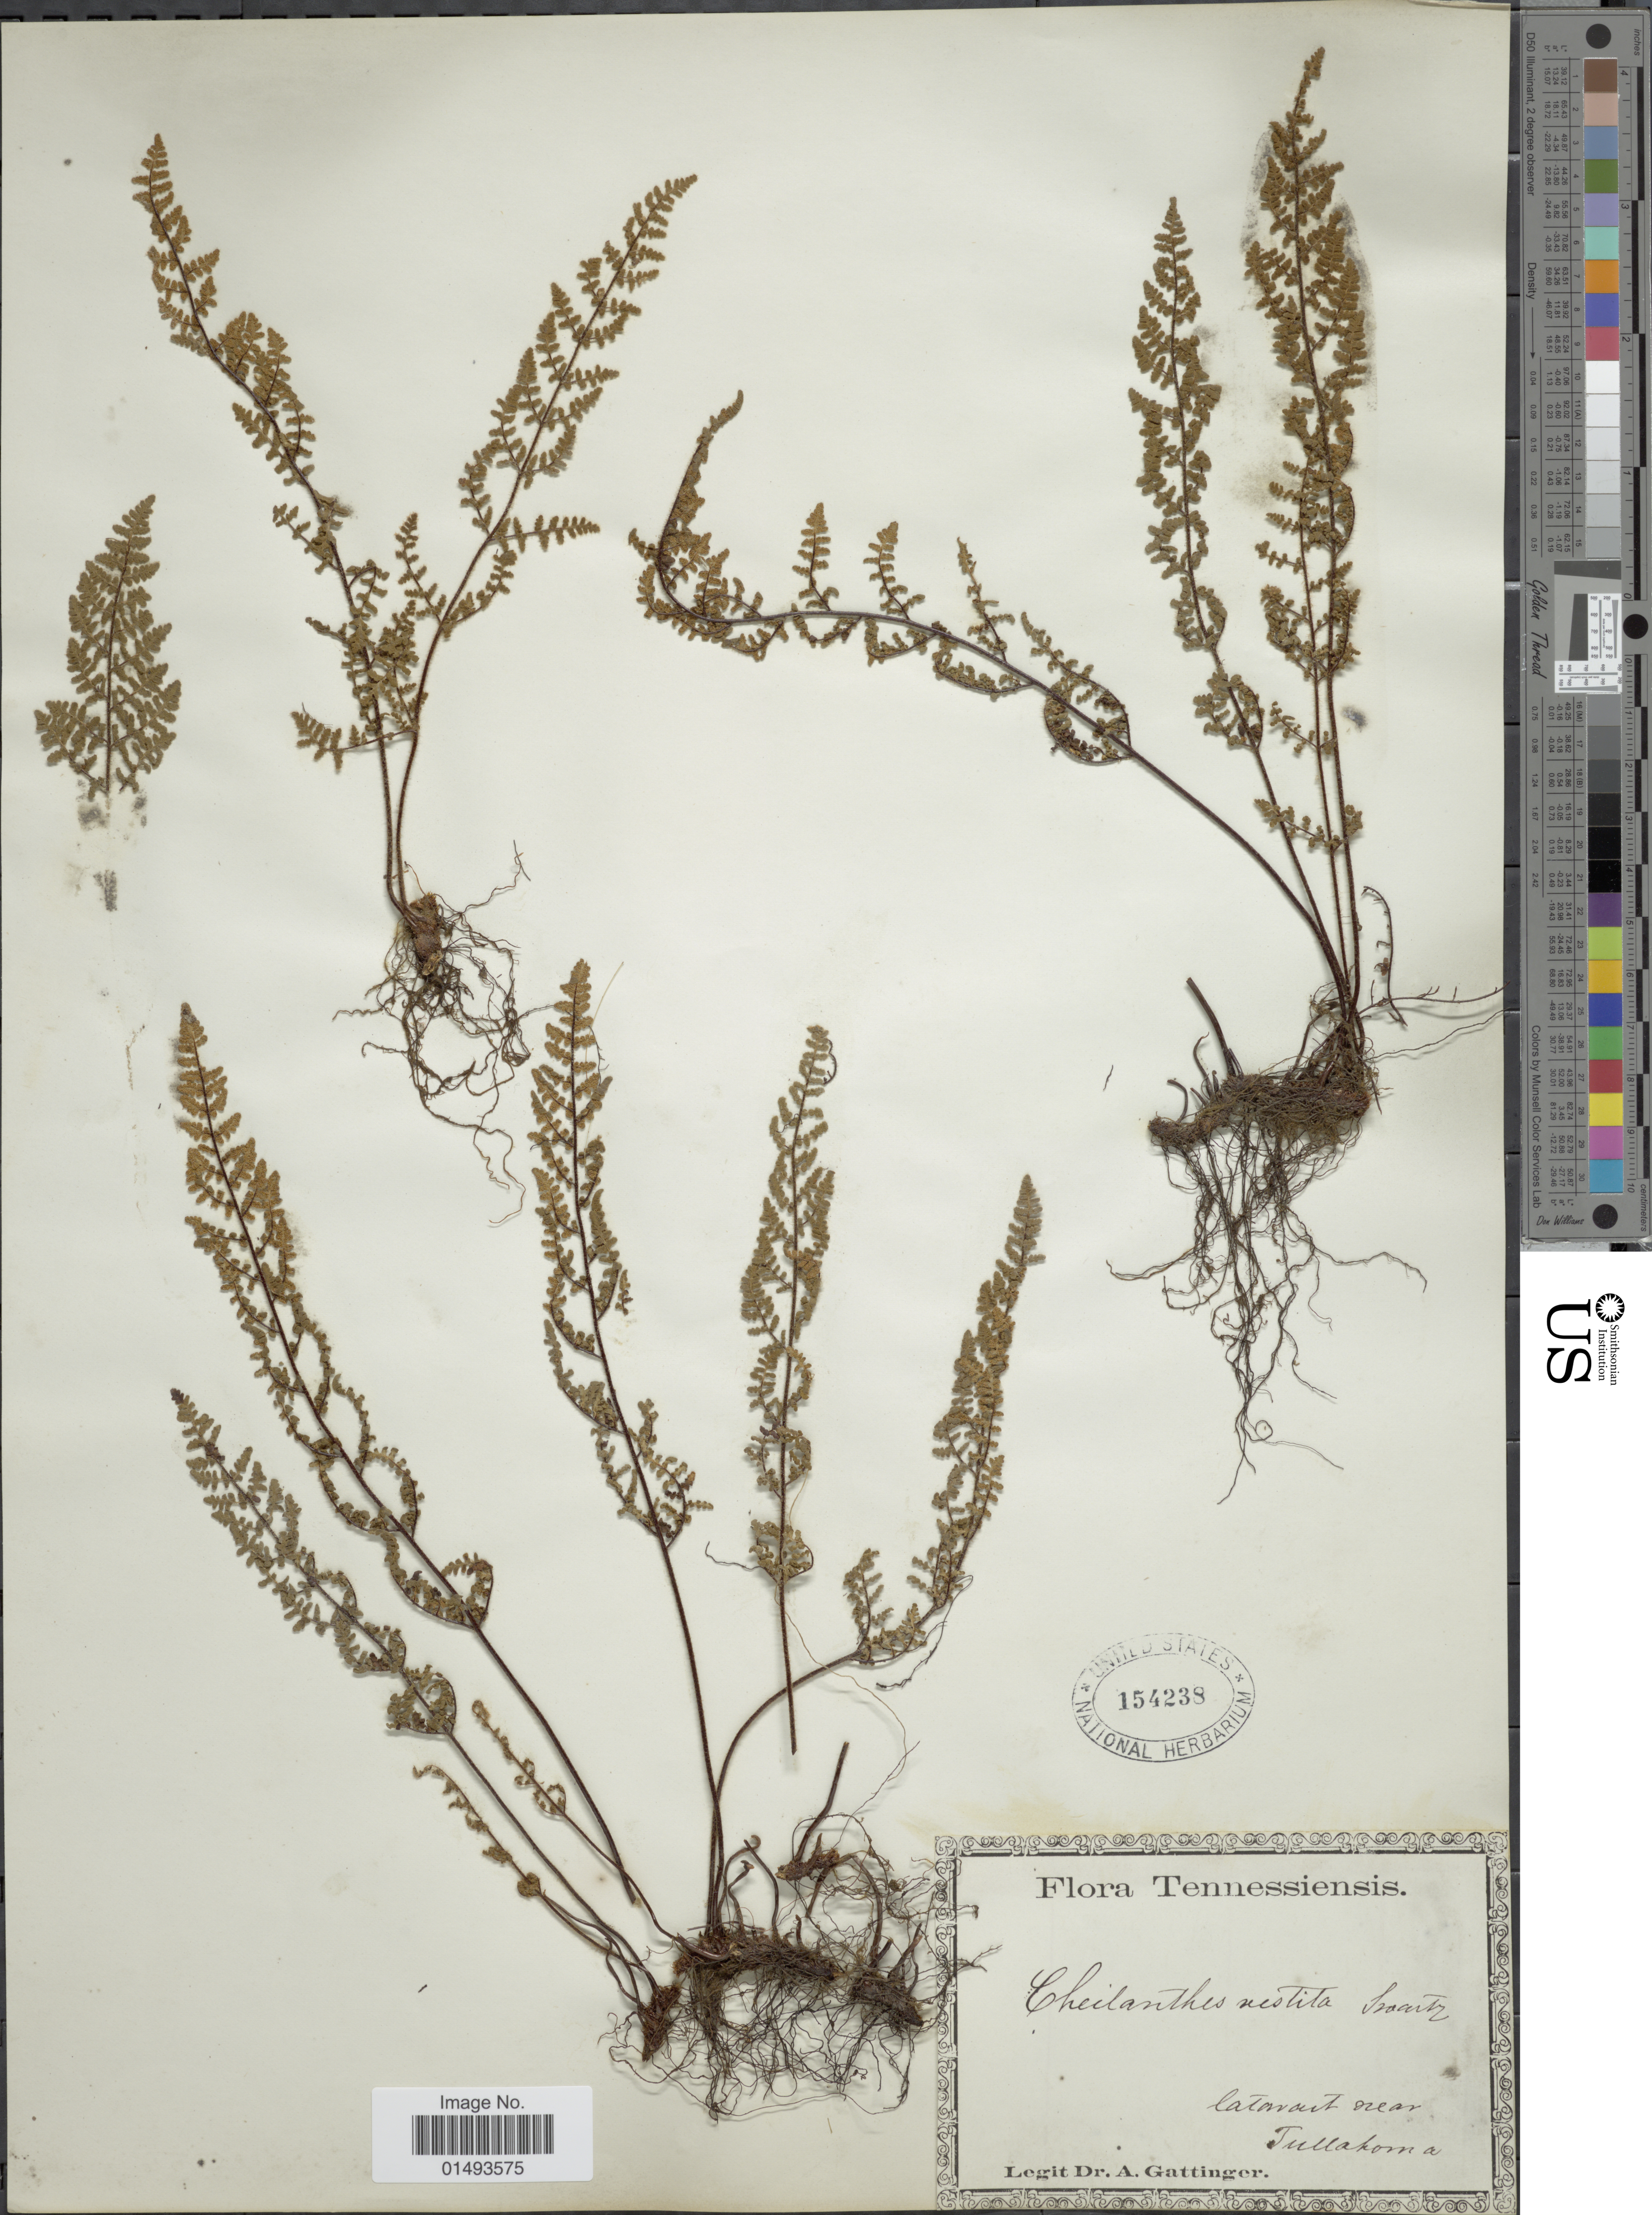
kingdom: Plantae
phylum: Tracheophyta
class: Polypodiopsida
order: Polypodiales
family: Pteridaceae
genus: Myriopteris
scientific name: Myriopteris lanosa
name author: (Michx.) Grusz & Windham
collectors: A. Gattinger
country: United States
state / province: Tennessee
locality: Flora Tennessiensis, Cataract near Tullahoma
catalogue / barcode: US 154238